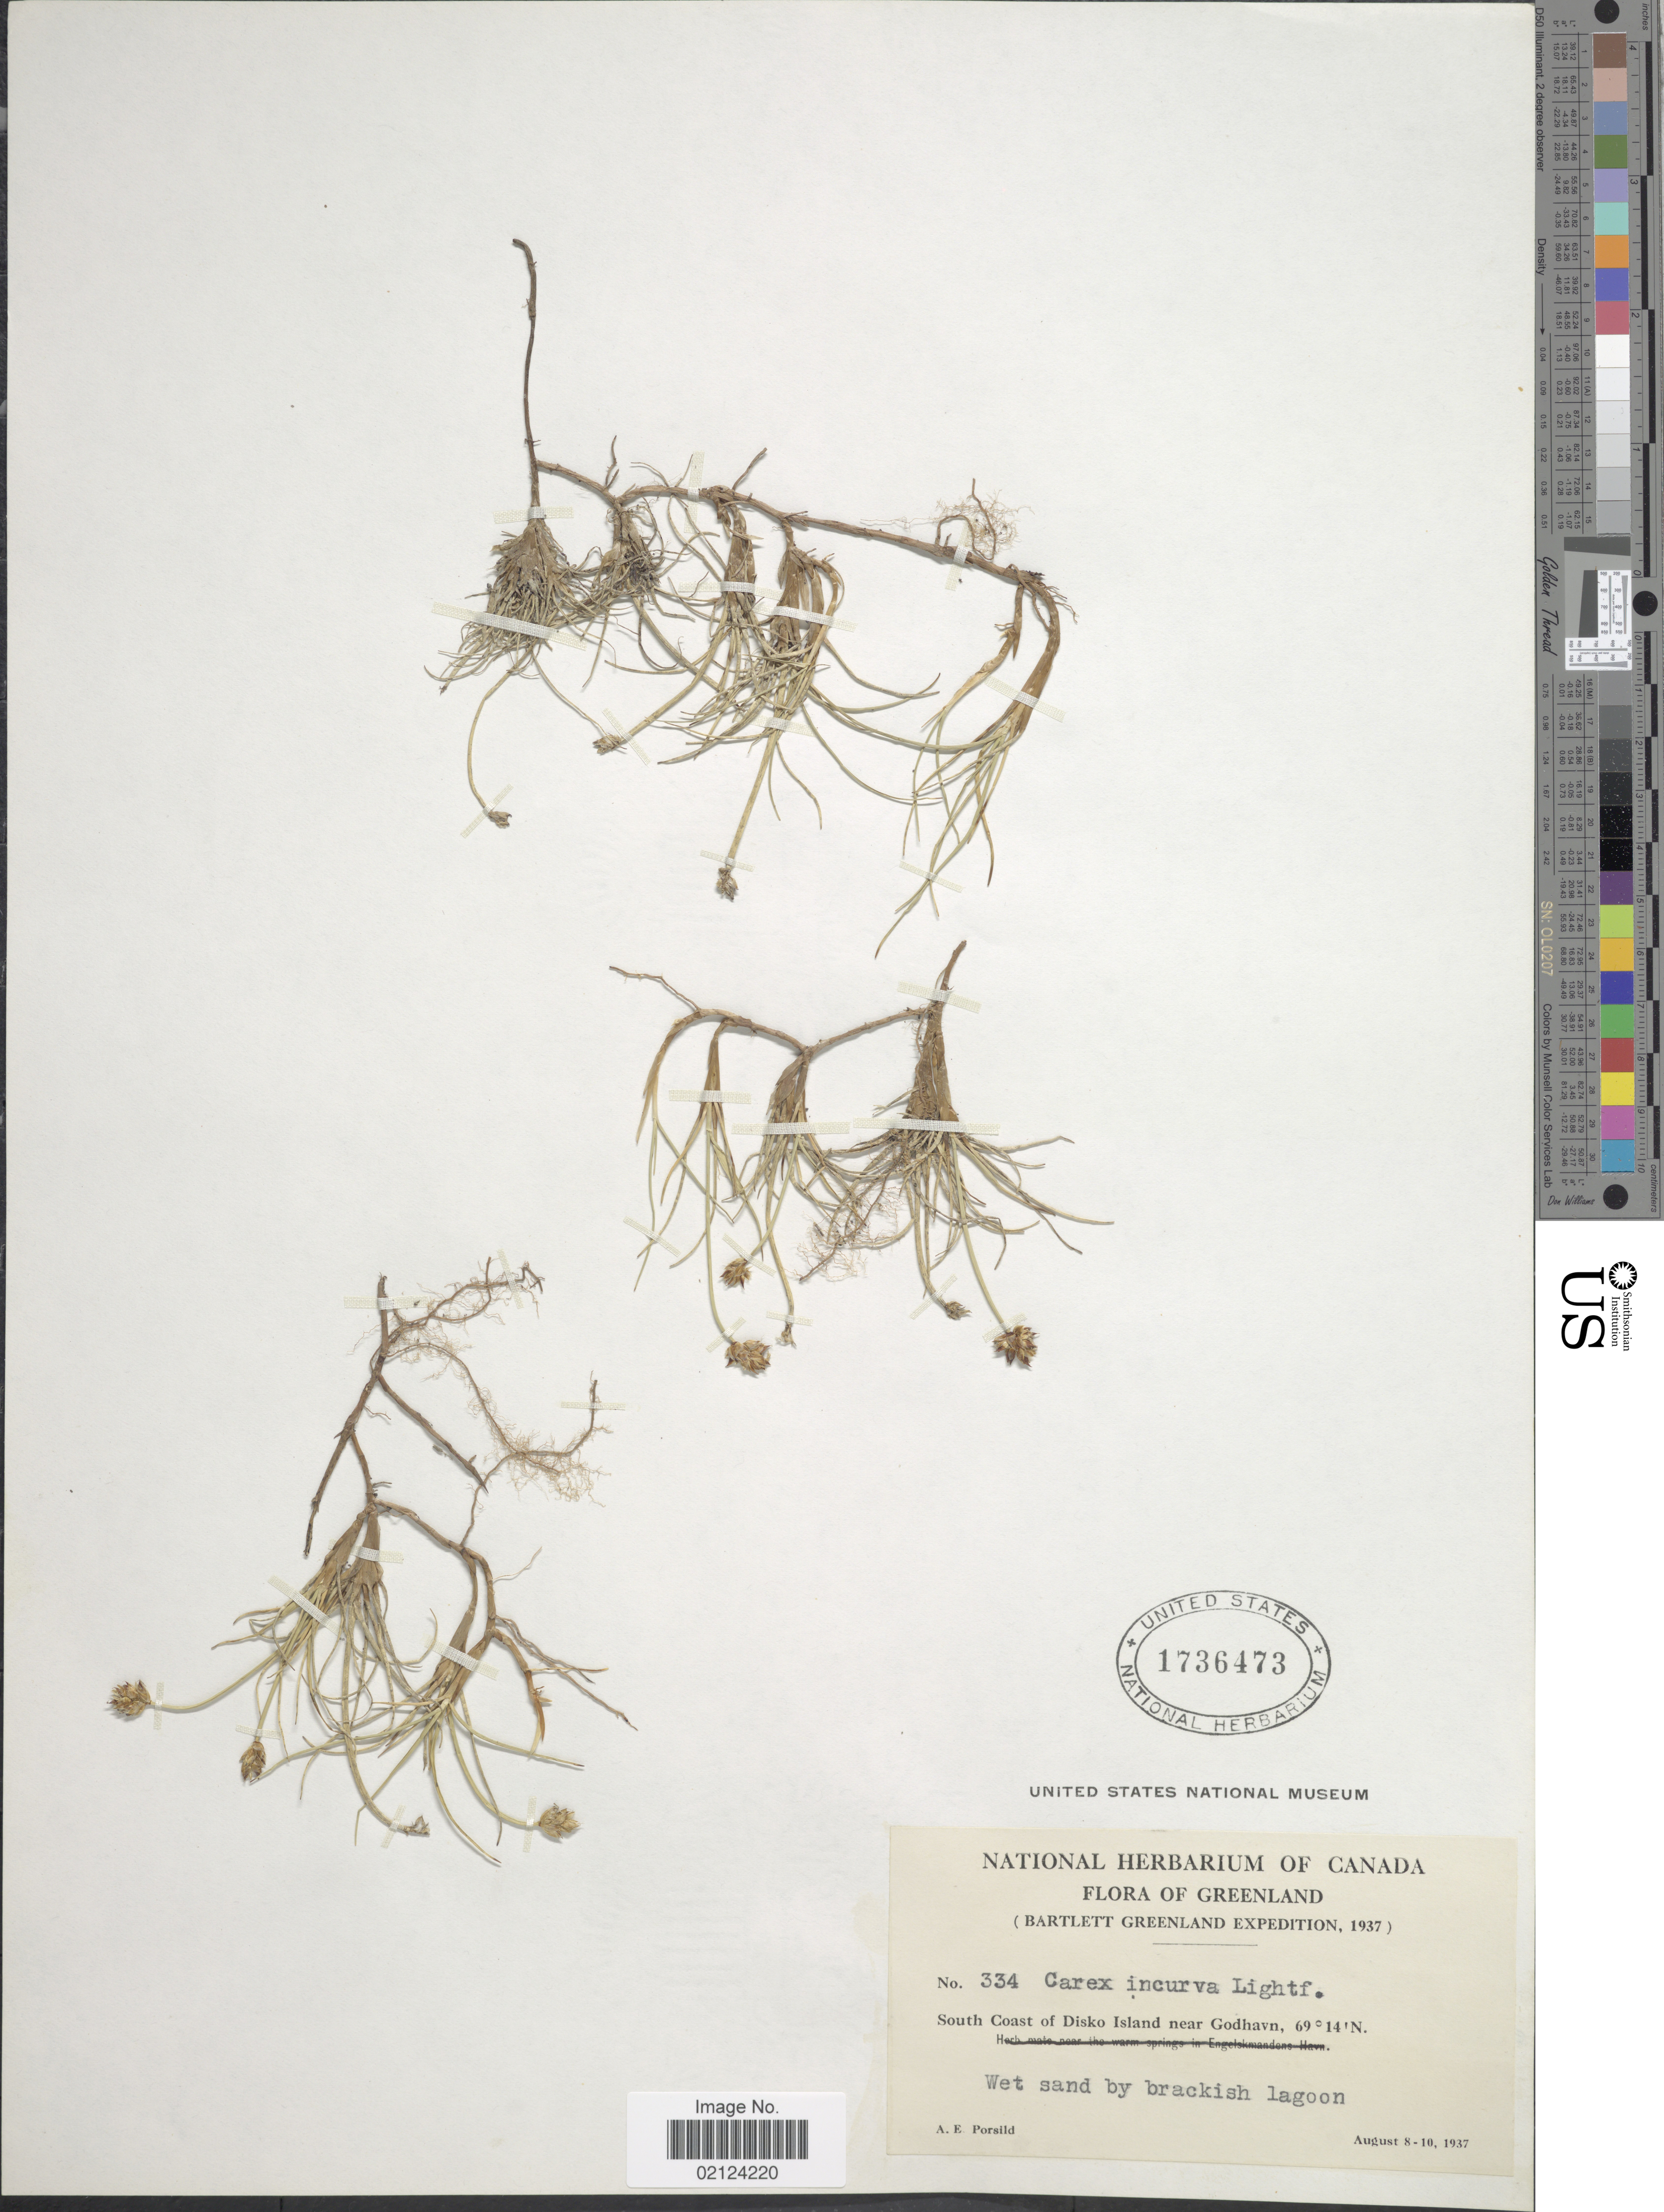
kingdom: Plantae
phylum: Tracheophyta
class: Liliopsida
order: Poales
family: Cyperaceae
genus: Carex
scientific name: Carex maritima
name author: Gunnerus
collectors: A. E. Porsild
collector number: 334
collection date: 1937-08-08/1937-08-10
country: Greenland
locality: South Coast of Disko Island near Godhavn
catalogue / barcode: US 1736473